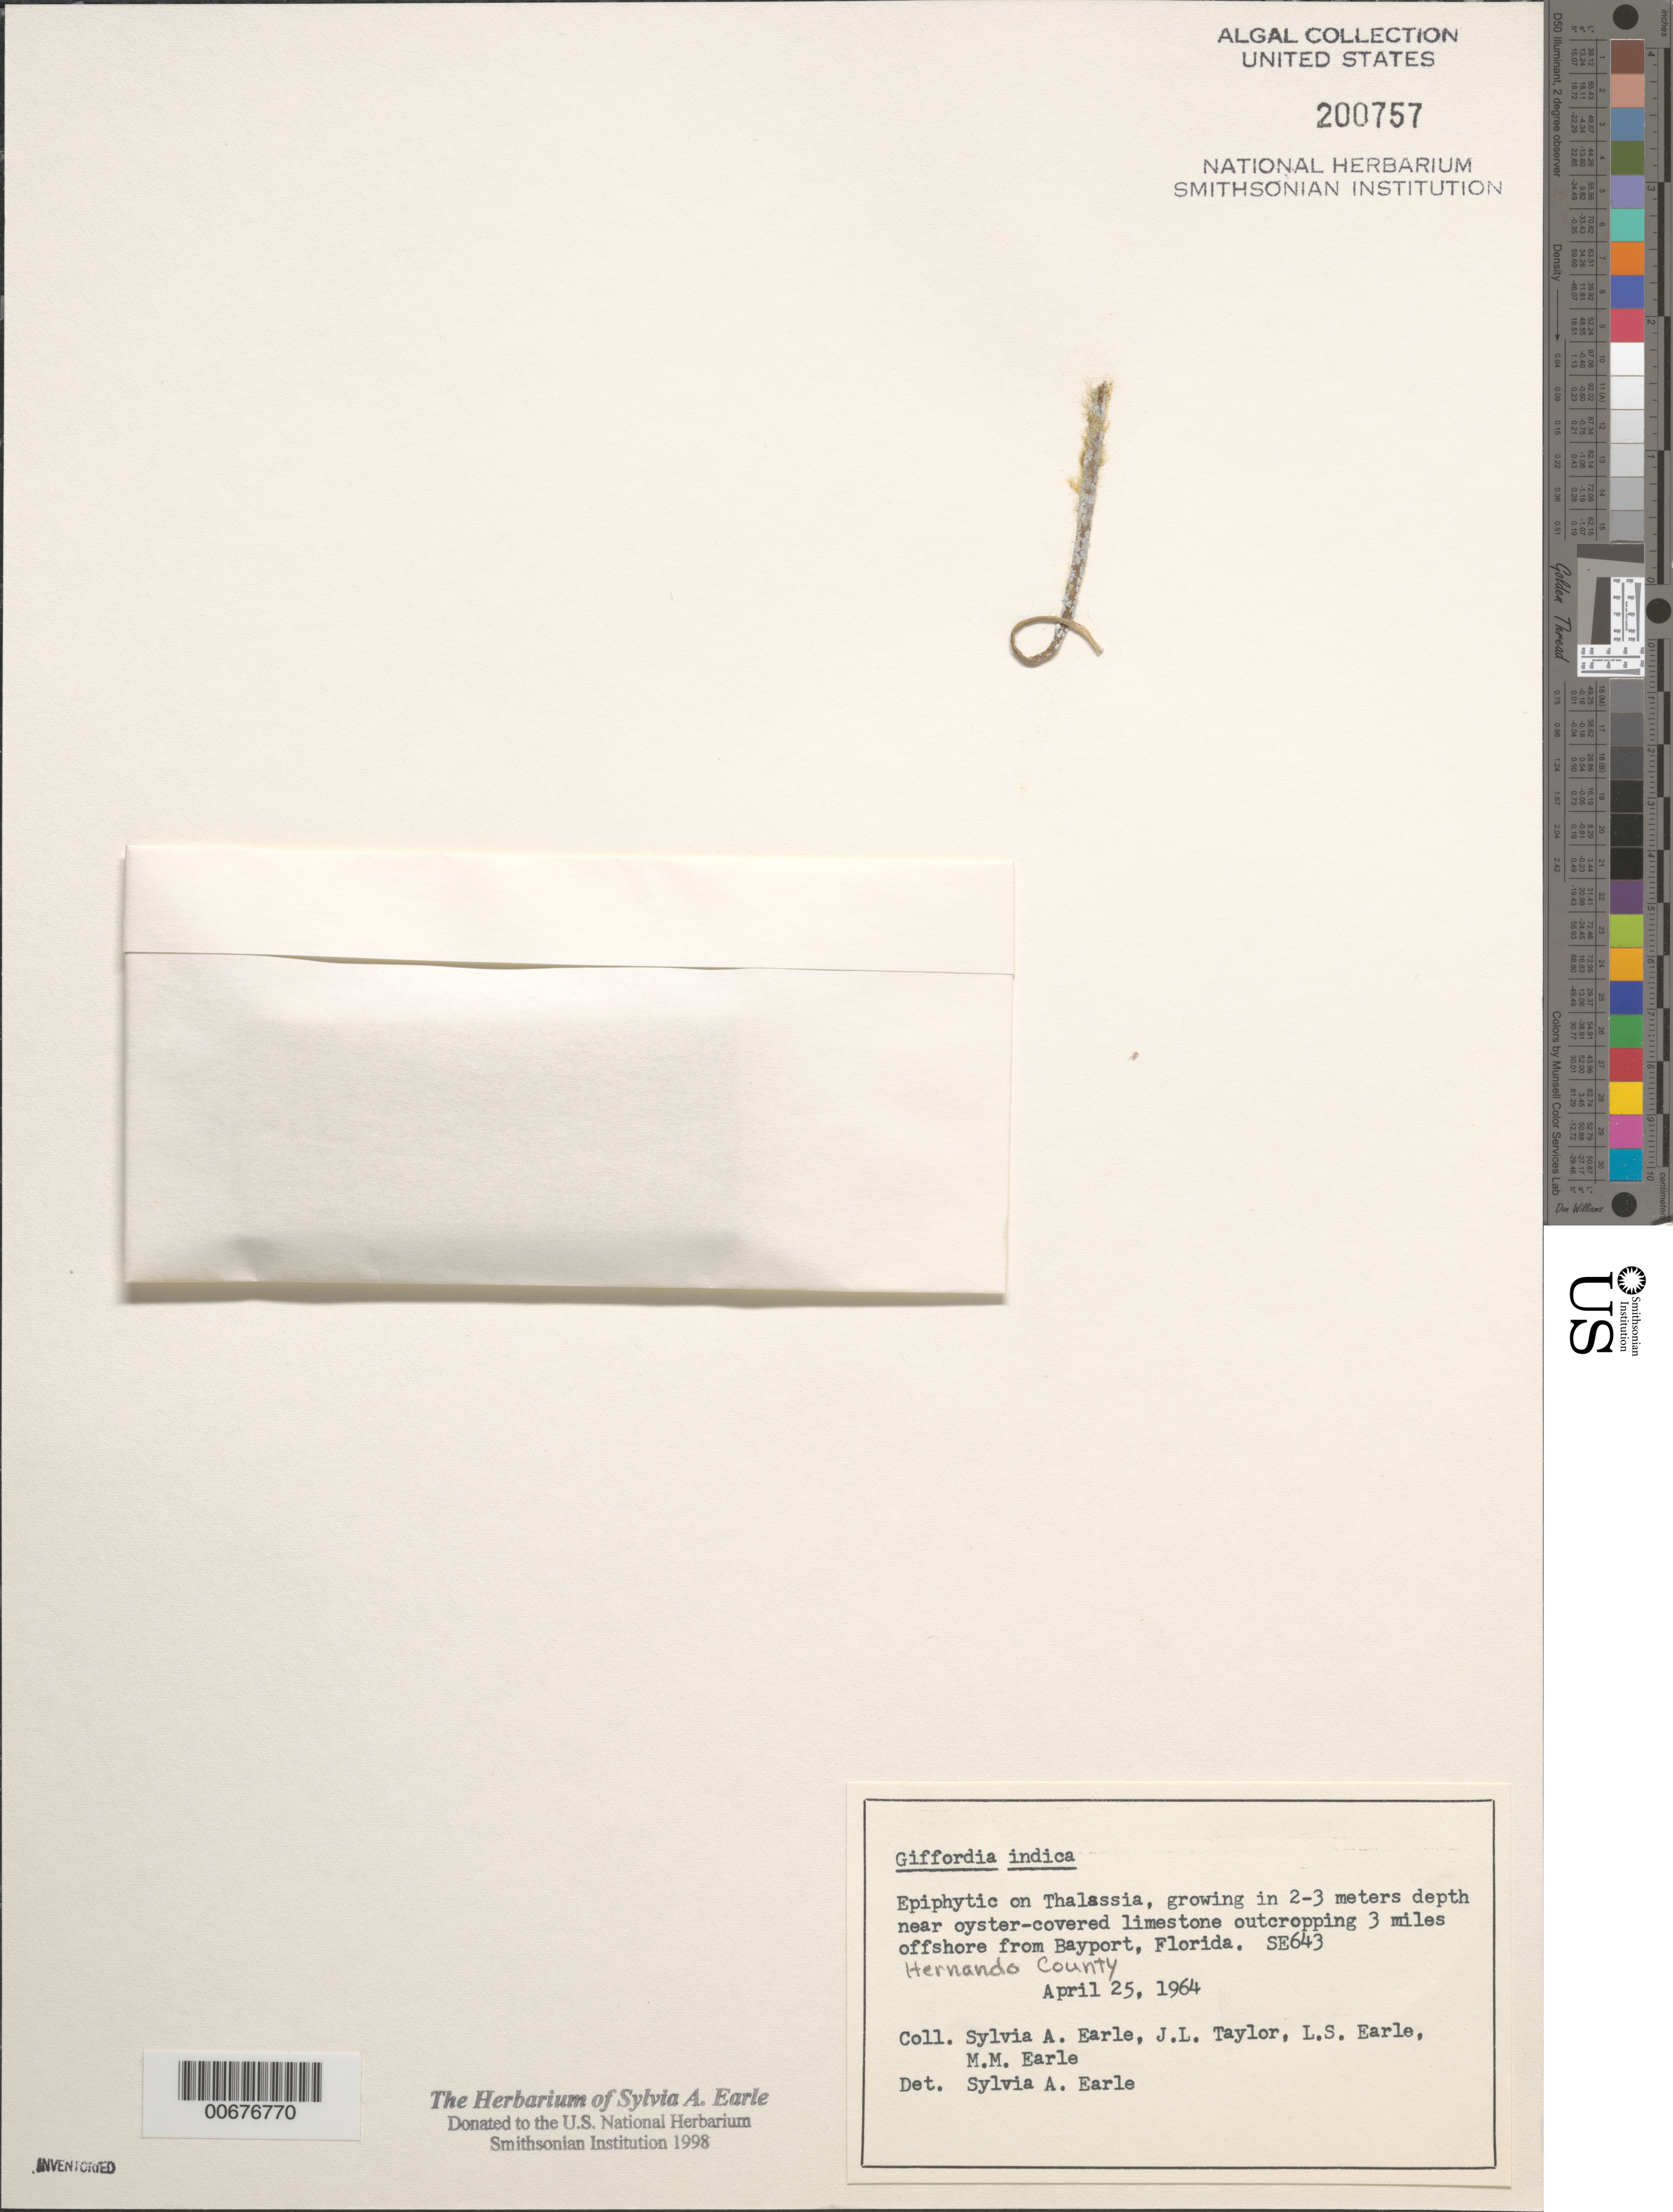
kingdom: Chromista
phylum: Ochrophyta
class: Phaeophyceae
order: Ectocarpales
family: Acinetosporaceae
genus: Feldmannia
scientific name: Feldmannia indica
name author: (O.G. Sond.) Womersley & A. Bailey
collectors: S. A. Earle, J. L. Taylor, L. Earle & M. Earle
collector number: SE 643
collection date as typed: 25 Apr 1964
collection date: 1964-04-25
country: United States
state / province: Florida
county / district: Hernando County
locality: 3 miles off Bayport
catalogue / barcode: US 200757